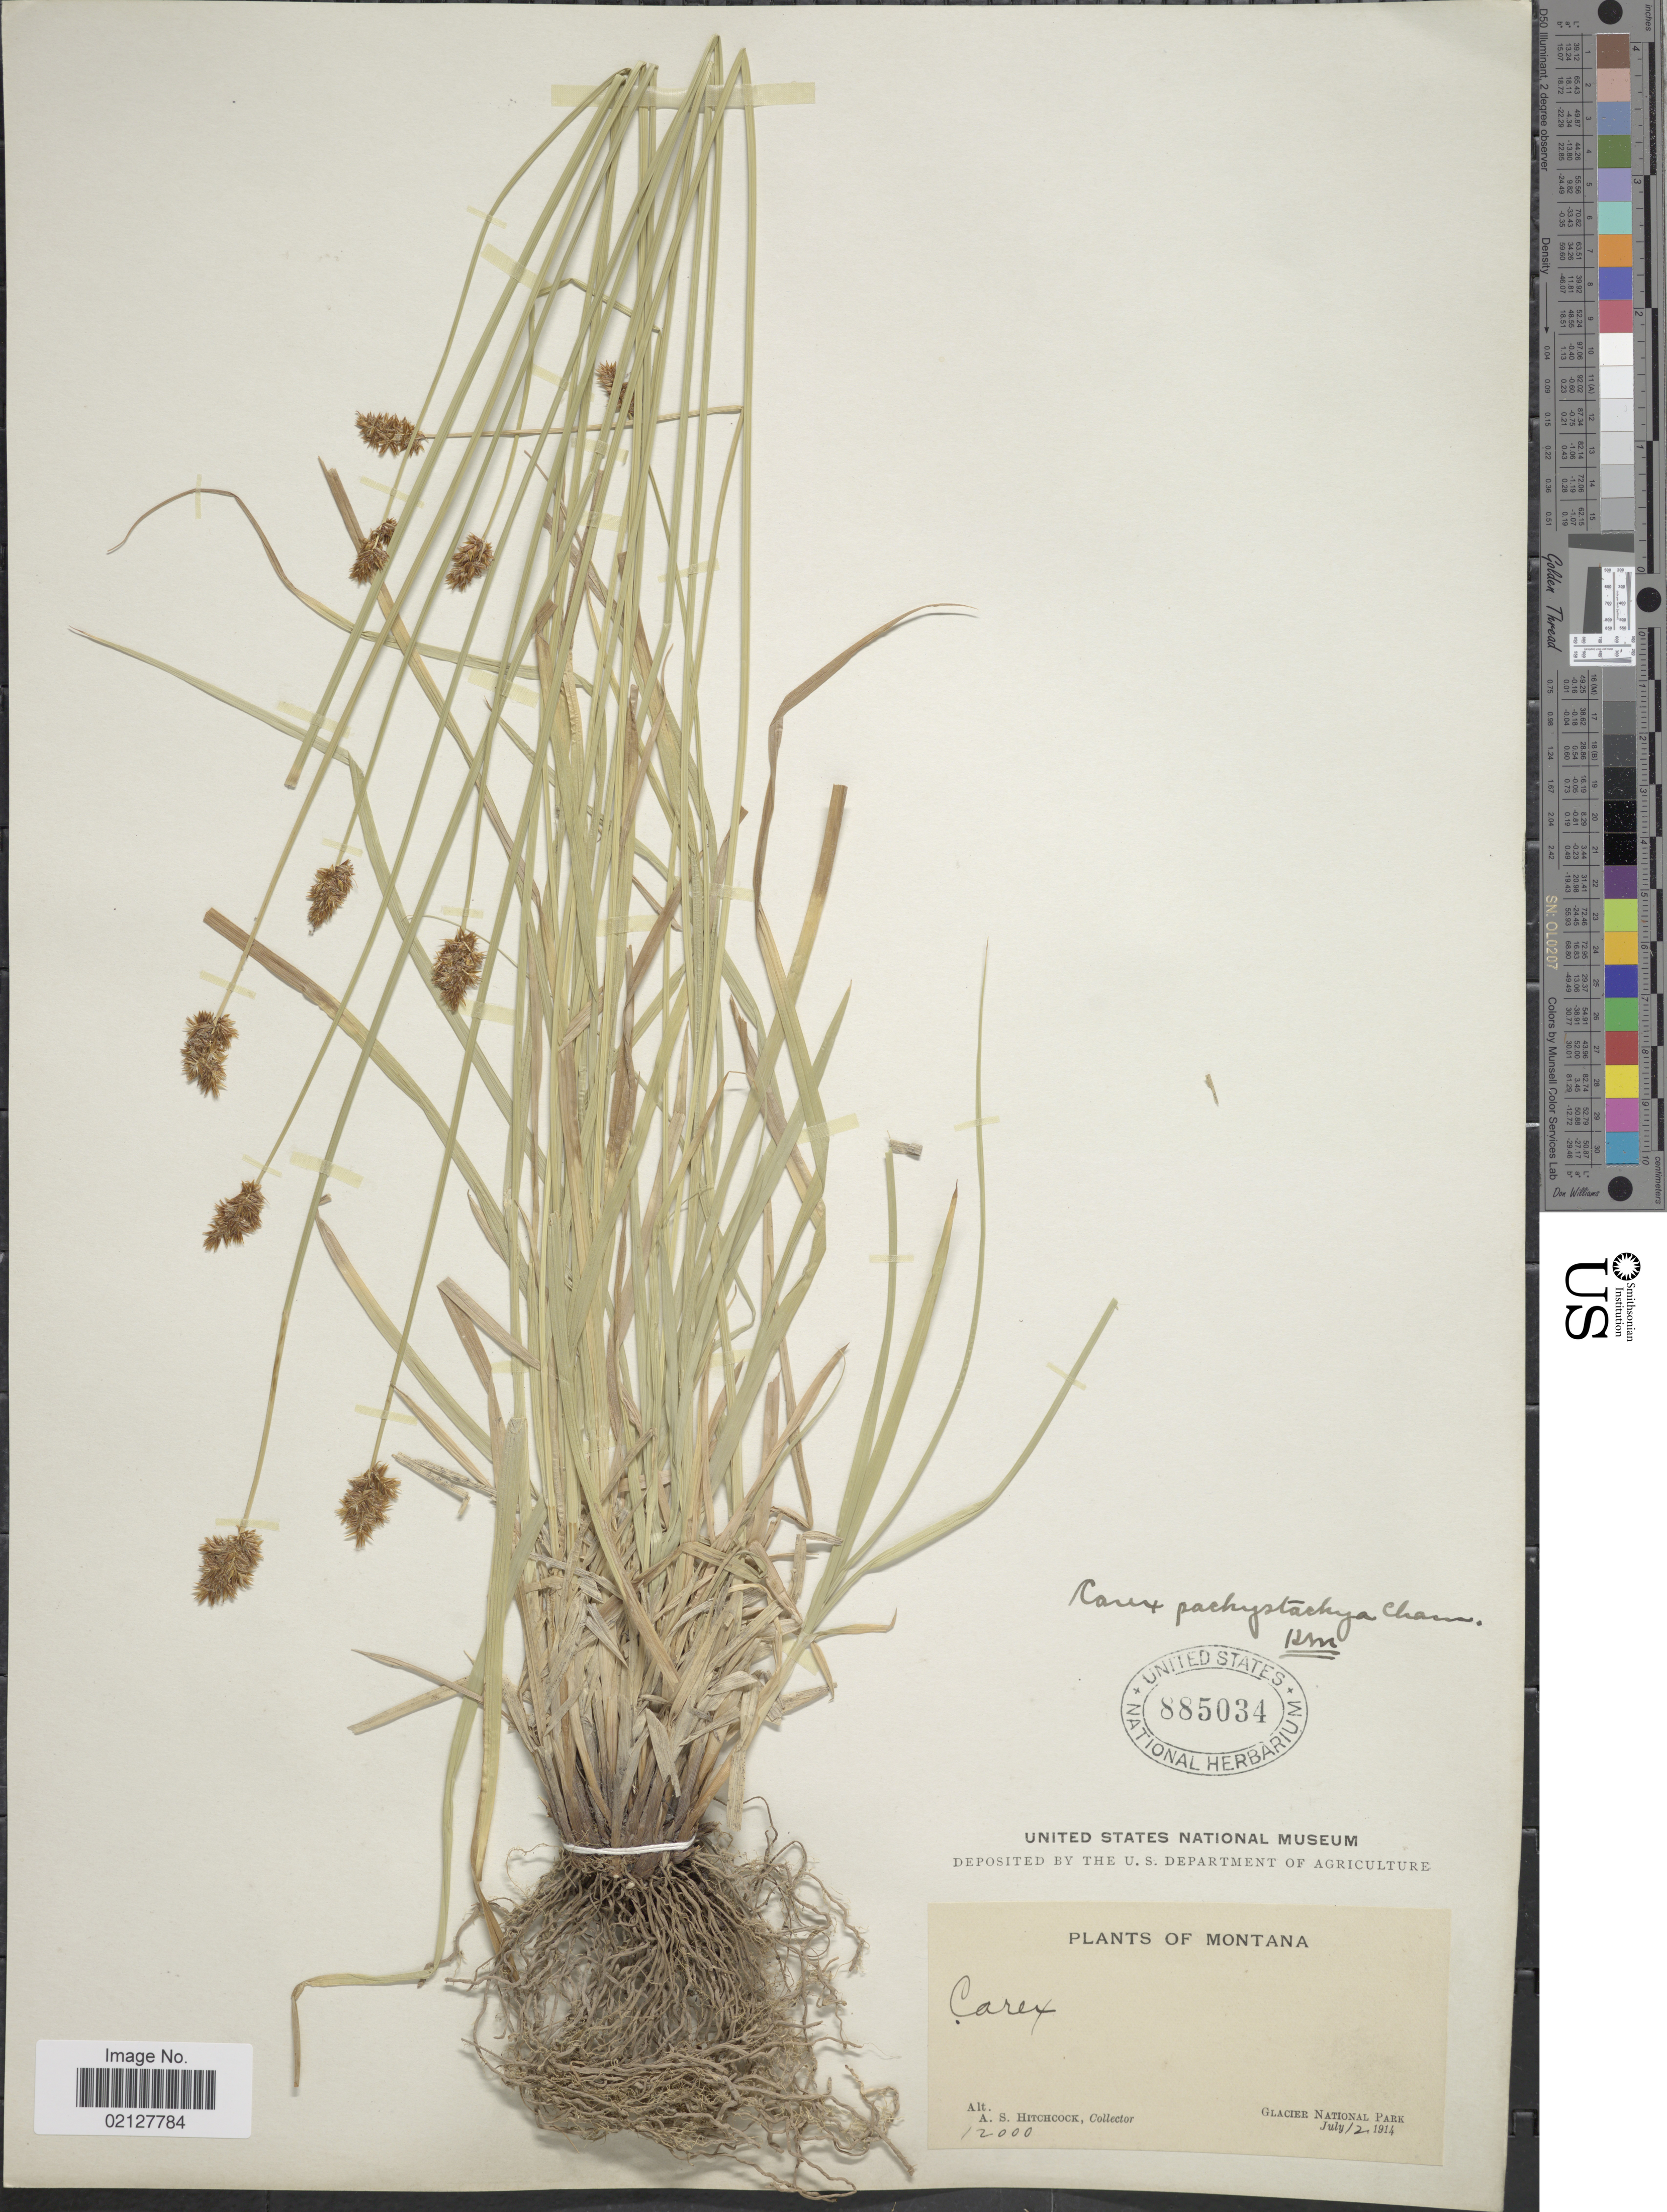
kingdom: Plantae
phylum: Tracheophyta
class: Liliopsida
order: Poales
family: Cyperaceae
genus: Carex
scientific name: Carex pachystachya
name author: Cham. ex Steud.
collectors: A. S. Hitchcock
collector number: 12000?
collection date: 1914-07-12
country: United States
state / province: Montana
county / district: Flathead / Glacier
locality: Glacier National Park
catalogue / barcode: US 885034